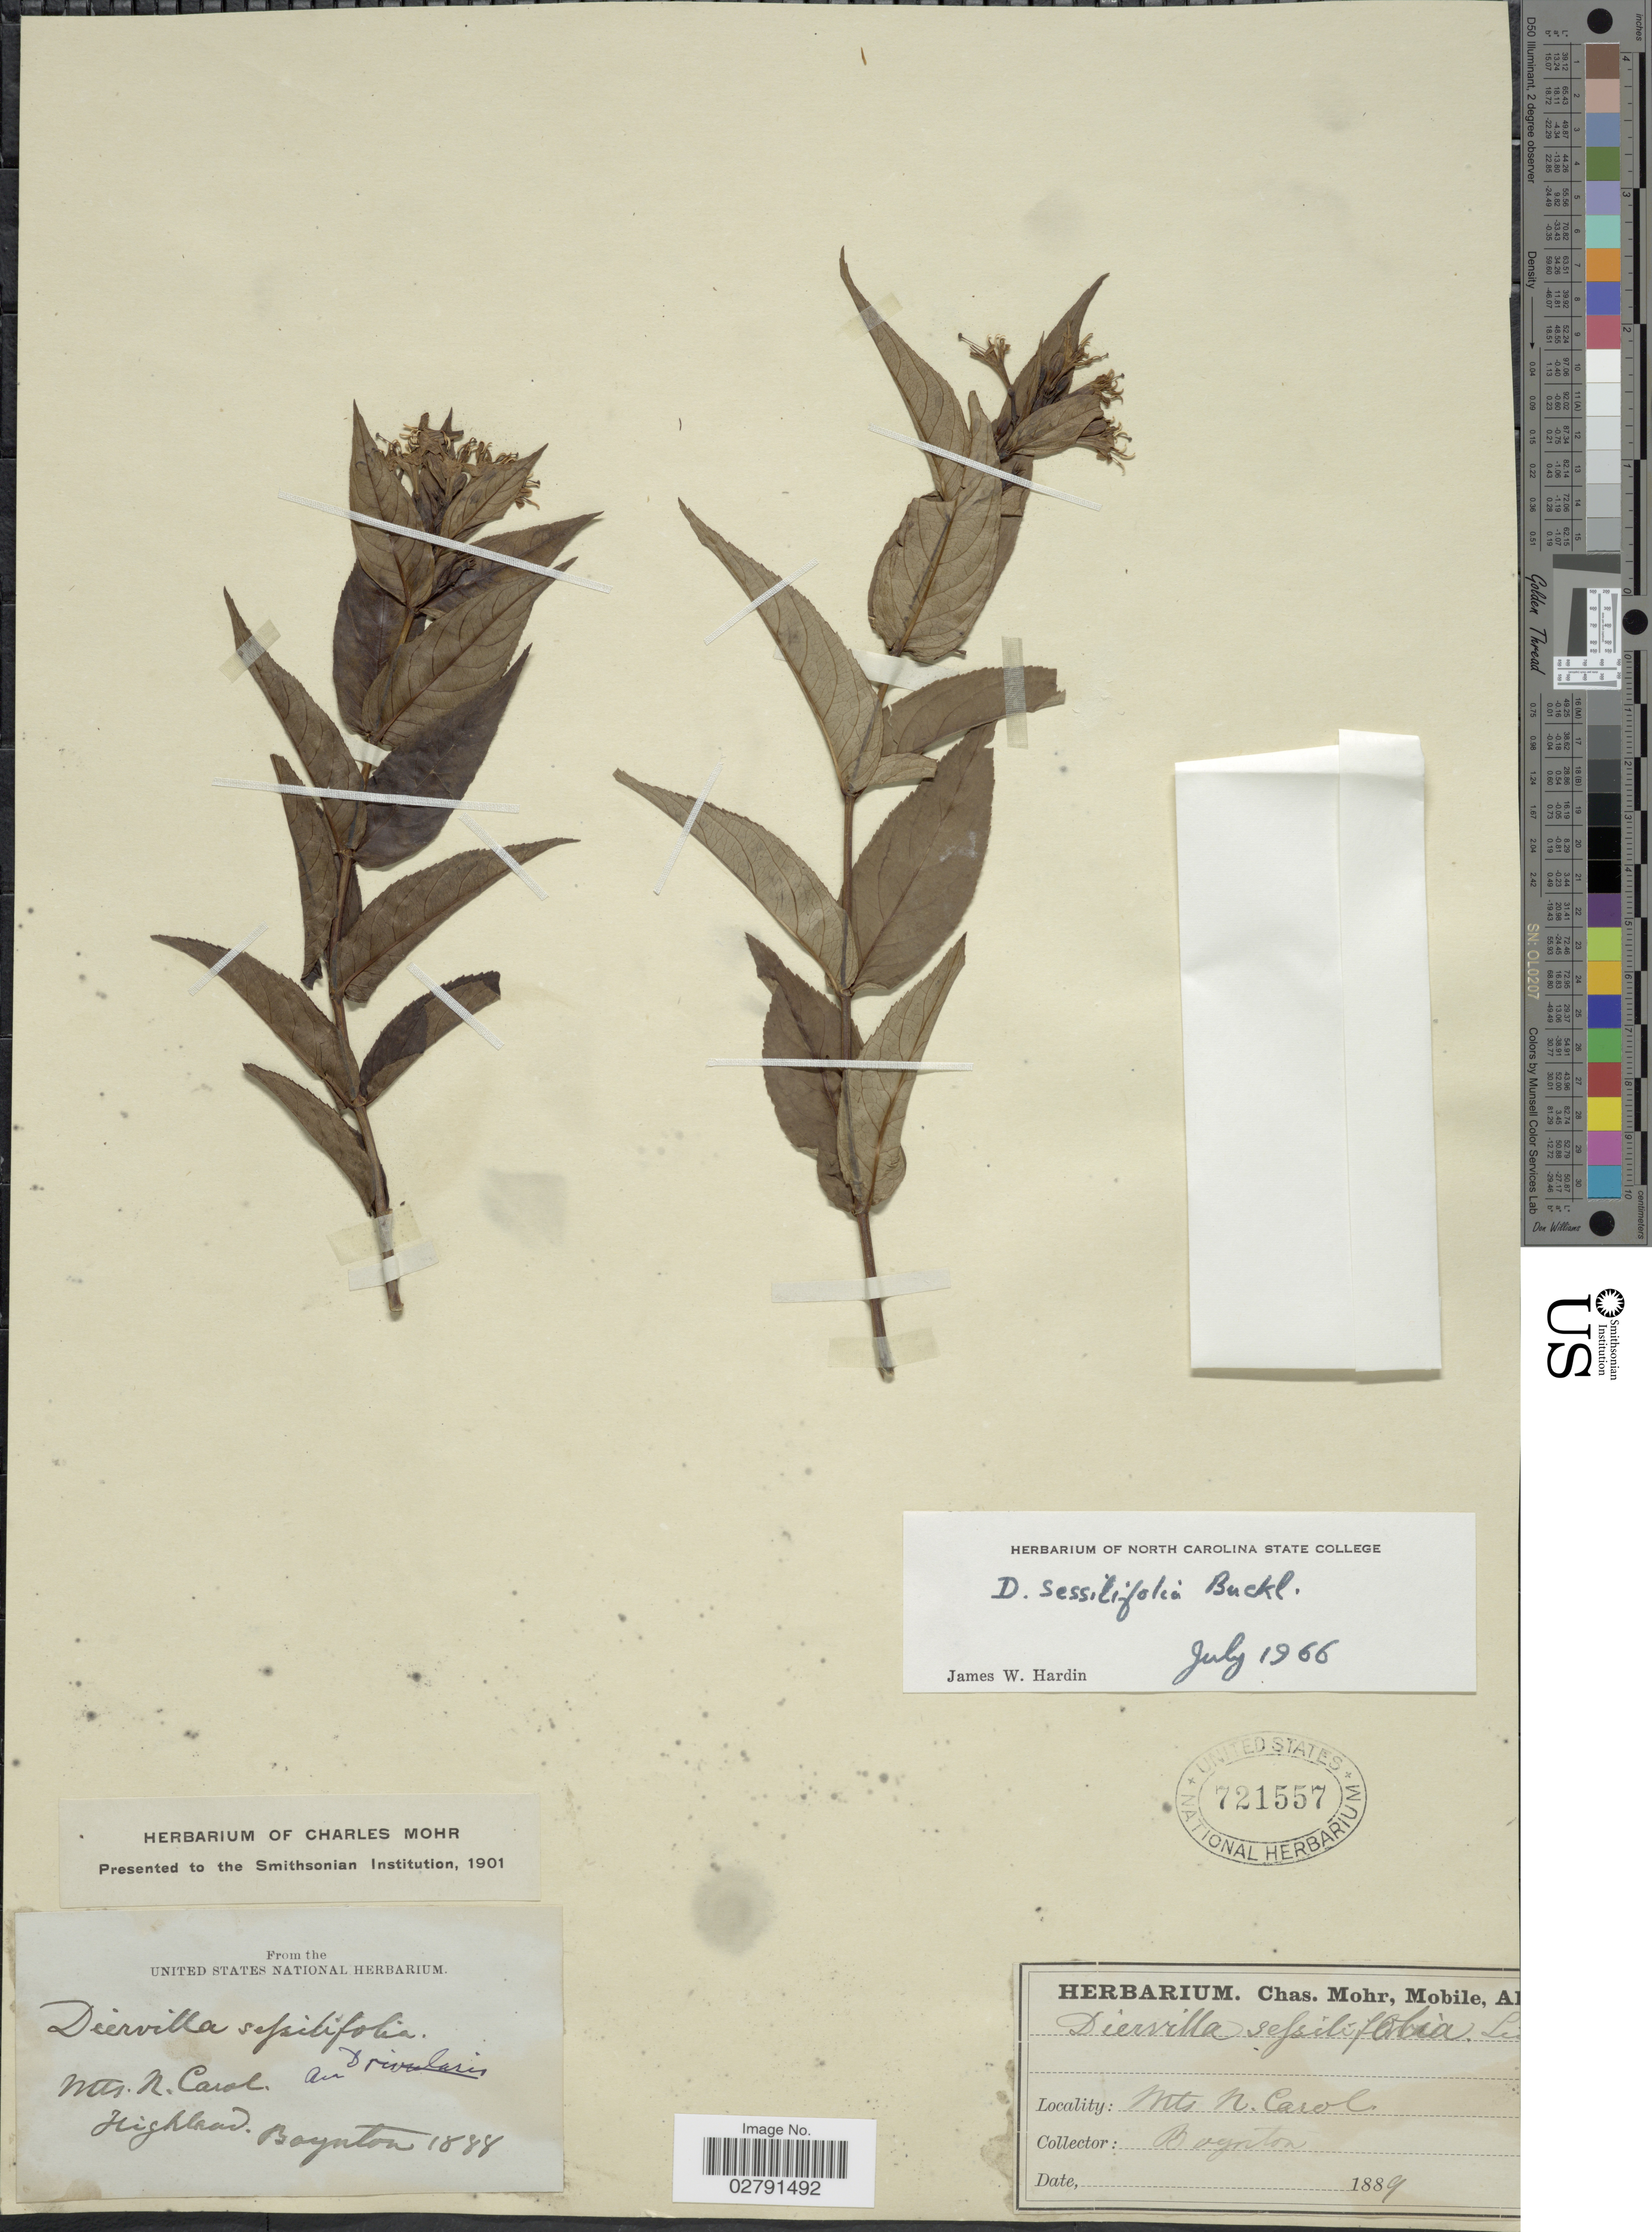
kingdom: Plantae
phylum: Tracheophyta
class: Magnoliopsida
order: Dipsacales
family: Caprifoliaceae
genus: Diervilla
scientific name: Diervilla sessilifolia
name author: Buckley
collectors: -. Boynton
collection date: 1888/1889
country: United States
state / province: North Carolina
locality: Mts. N. Carol. Highland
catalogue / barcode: US 721557